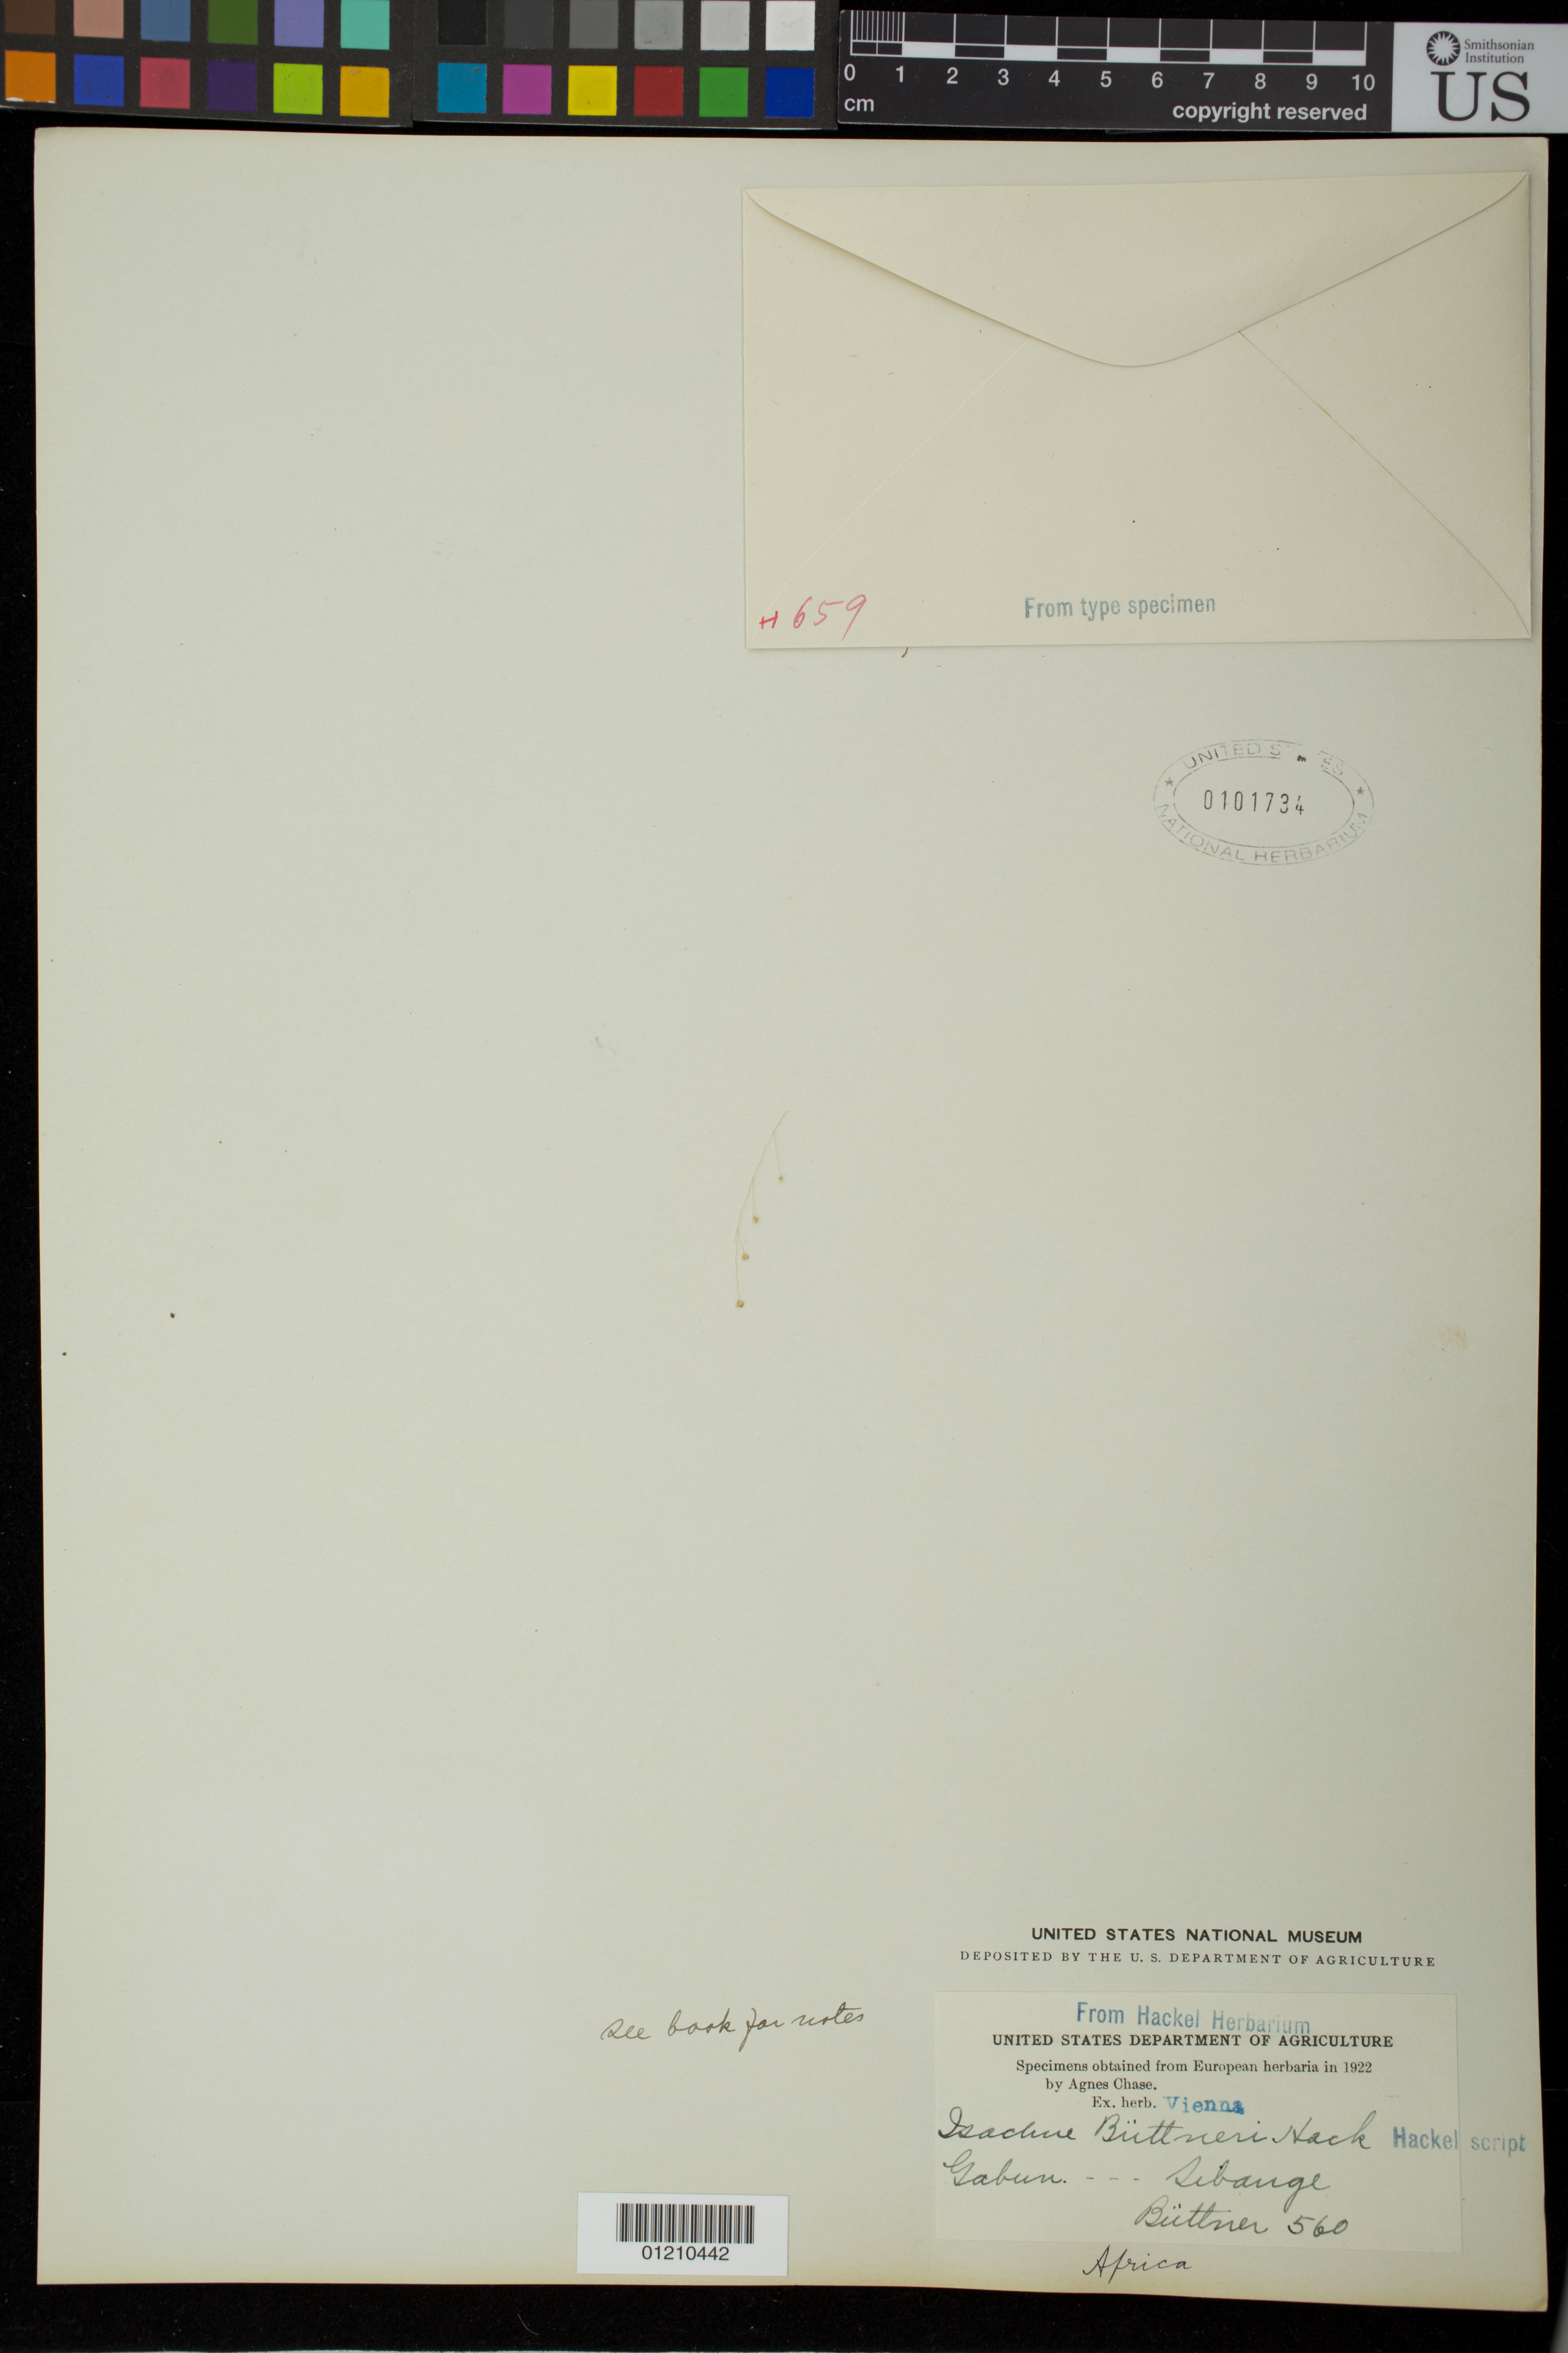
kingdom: Plantae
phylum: Tracheophyta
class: Liliopsida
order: Poales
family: Poaceae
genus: Isachne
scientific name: Isachne buettneri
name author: Hack.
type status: Possible Isotype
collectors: O. Buettner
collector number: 560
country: Gabon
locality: Sibange.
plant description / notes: Fragmentary material of type specimen ex herb.Vienna.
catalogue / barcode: US 101734